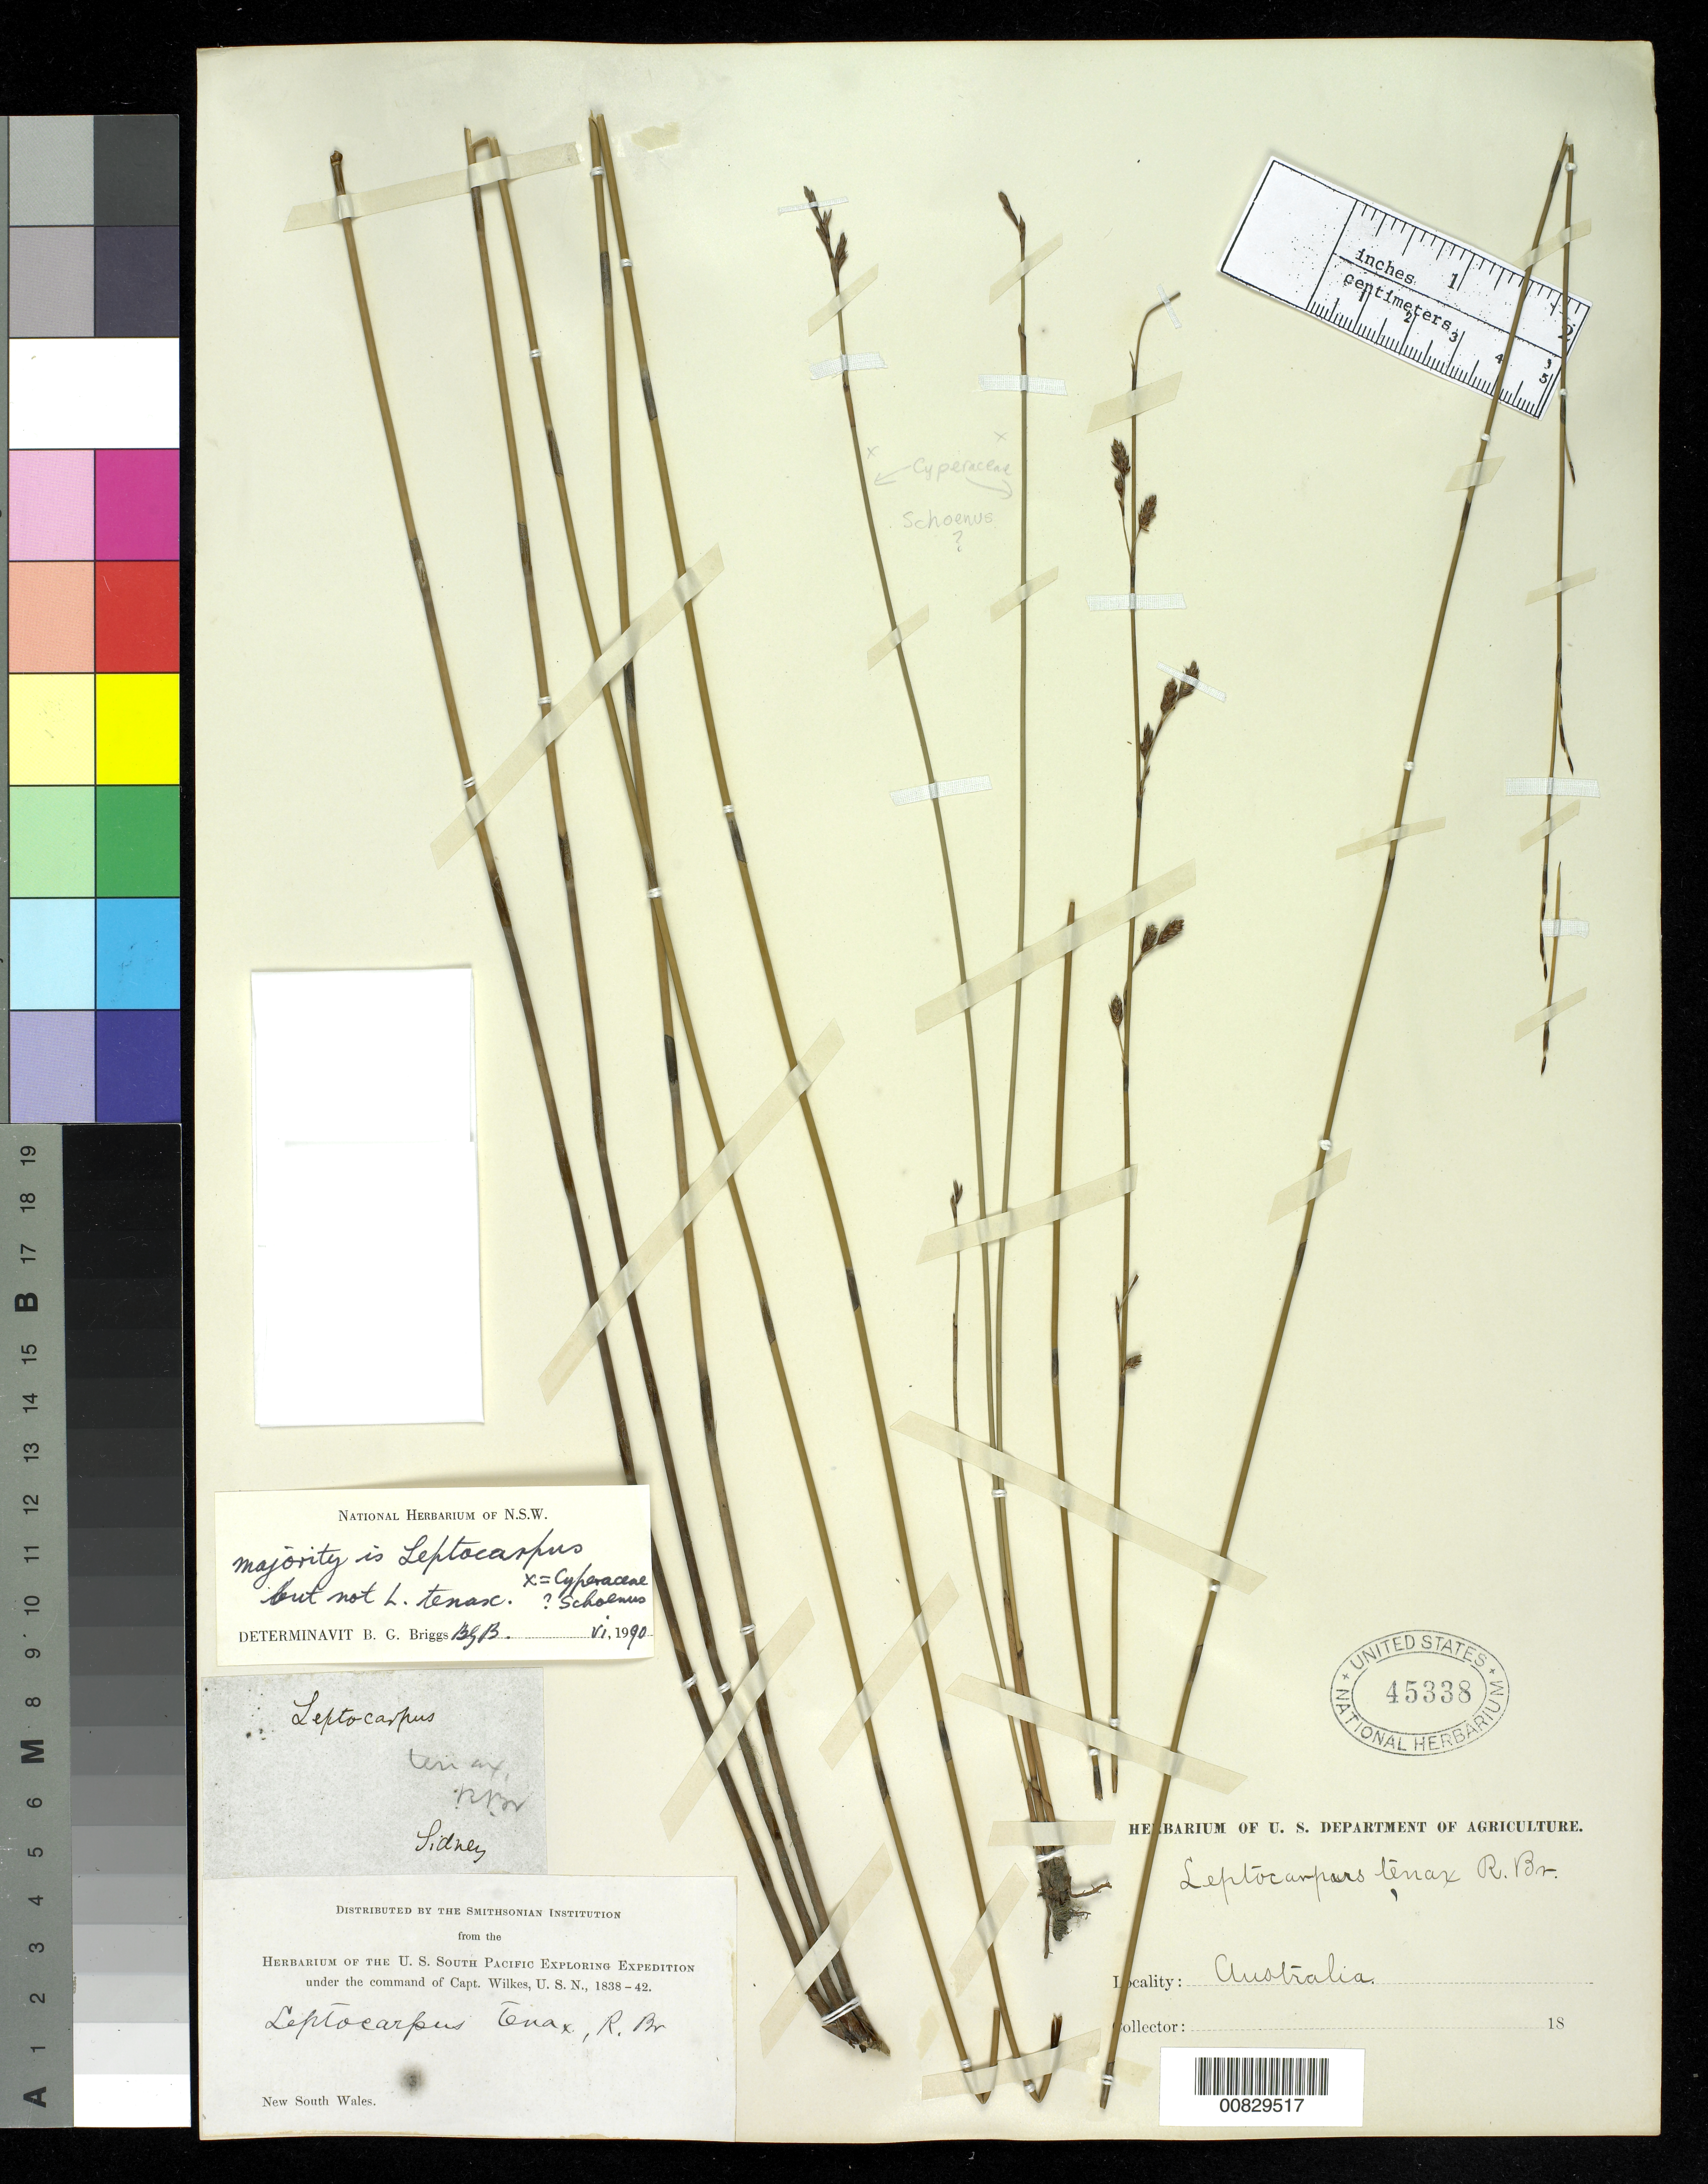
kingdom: Plantae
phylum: Tracheophyta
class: Liliopsida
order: Poales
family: Restionaceae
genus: Leptocarpus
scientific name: Leptocarpus sp.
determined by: Briggs, Barbara G.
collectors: Wilkes Explor. Exped.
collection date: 1838/1842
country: Australia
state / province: New South Wales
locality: New South Wales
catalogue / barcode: US 45338